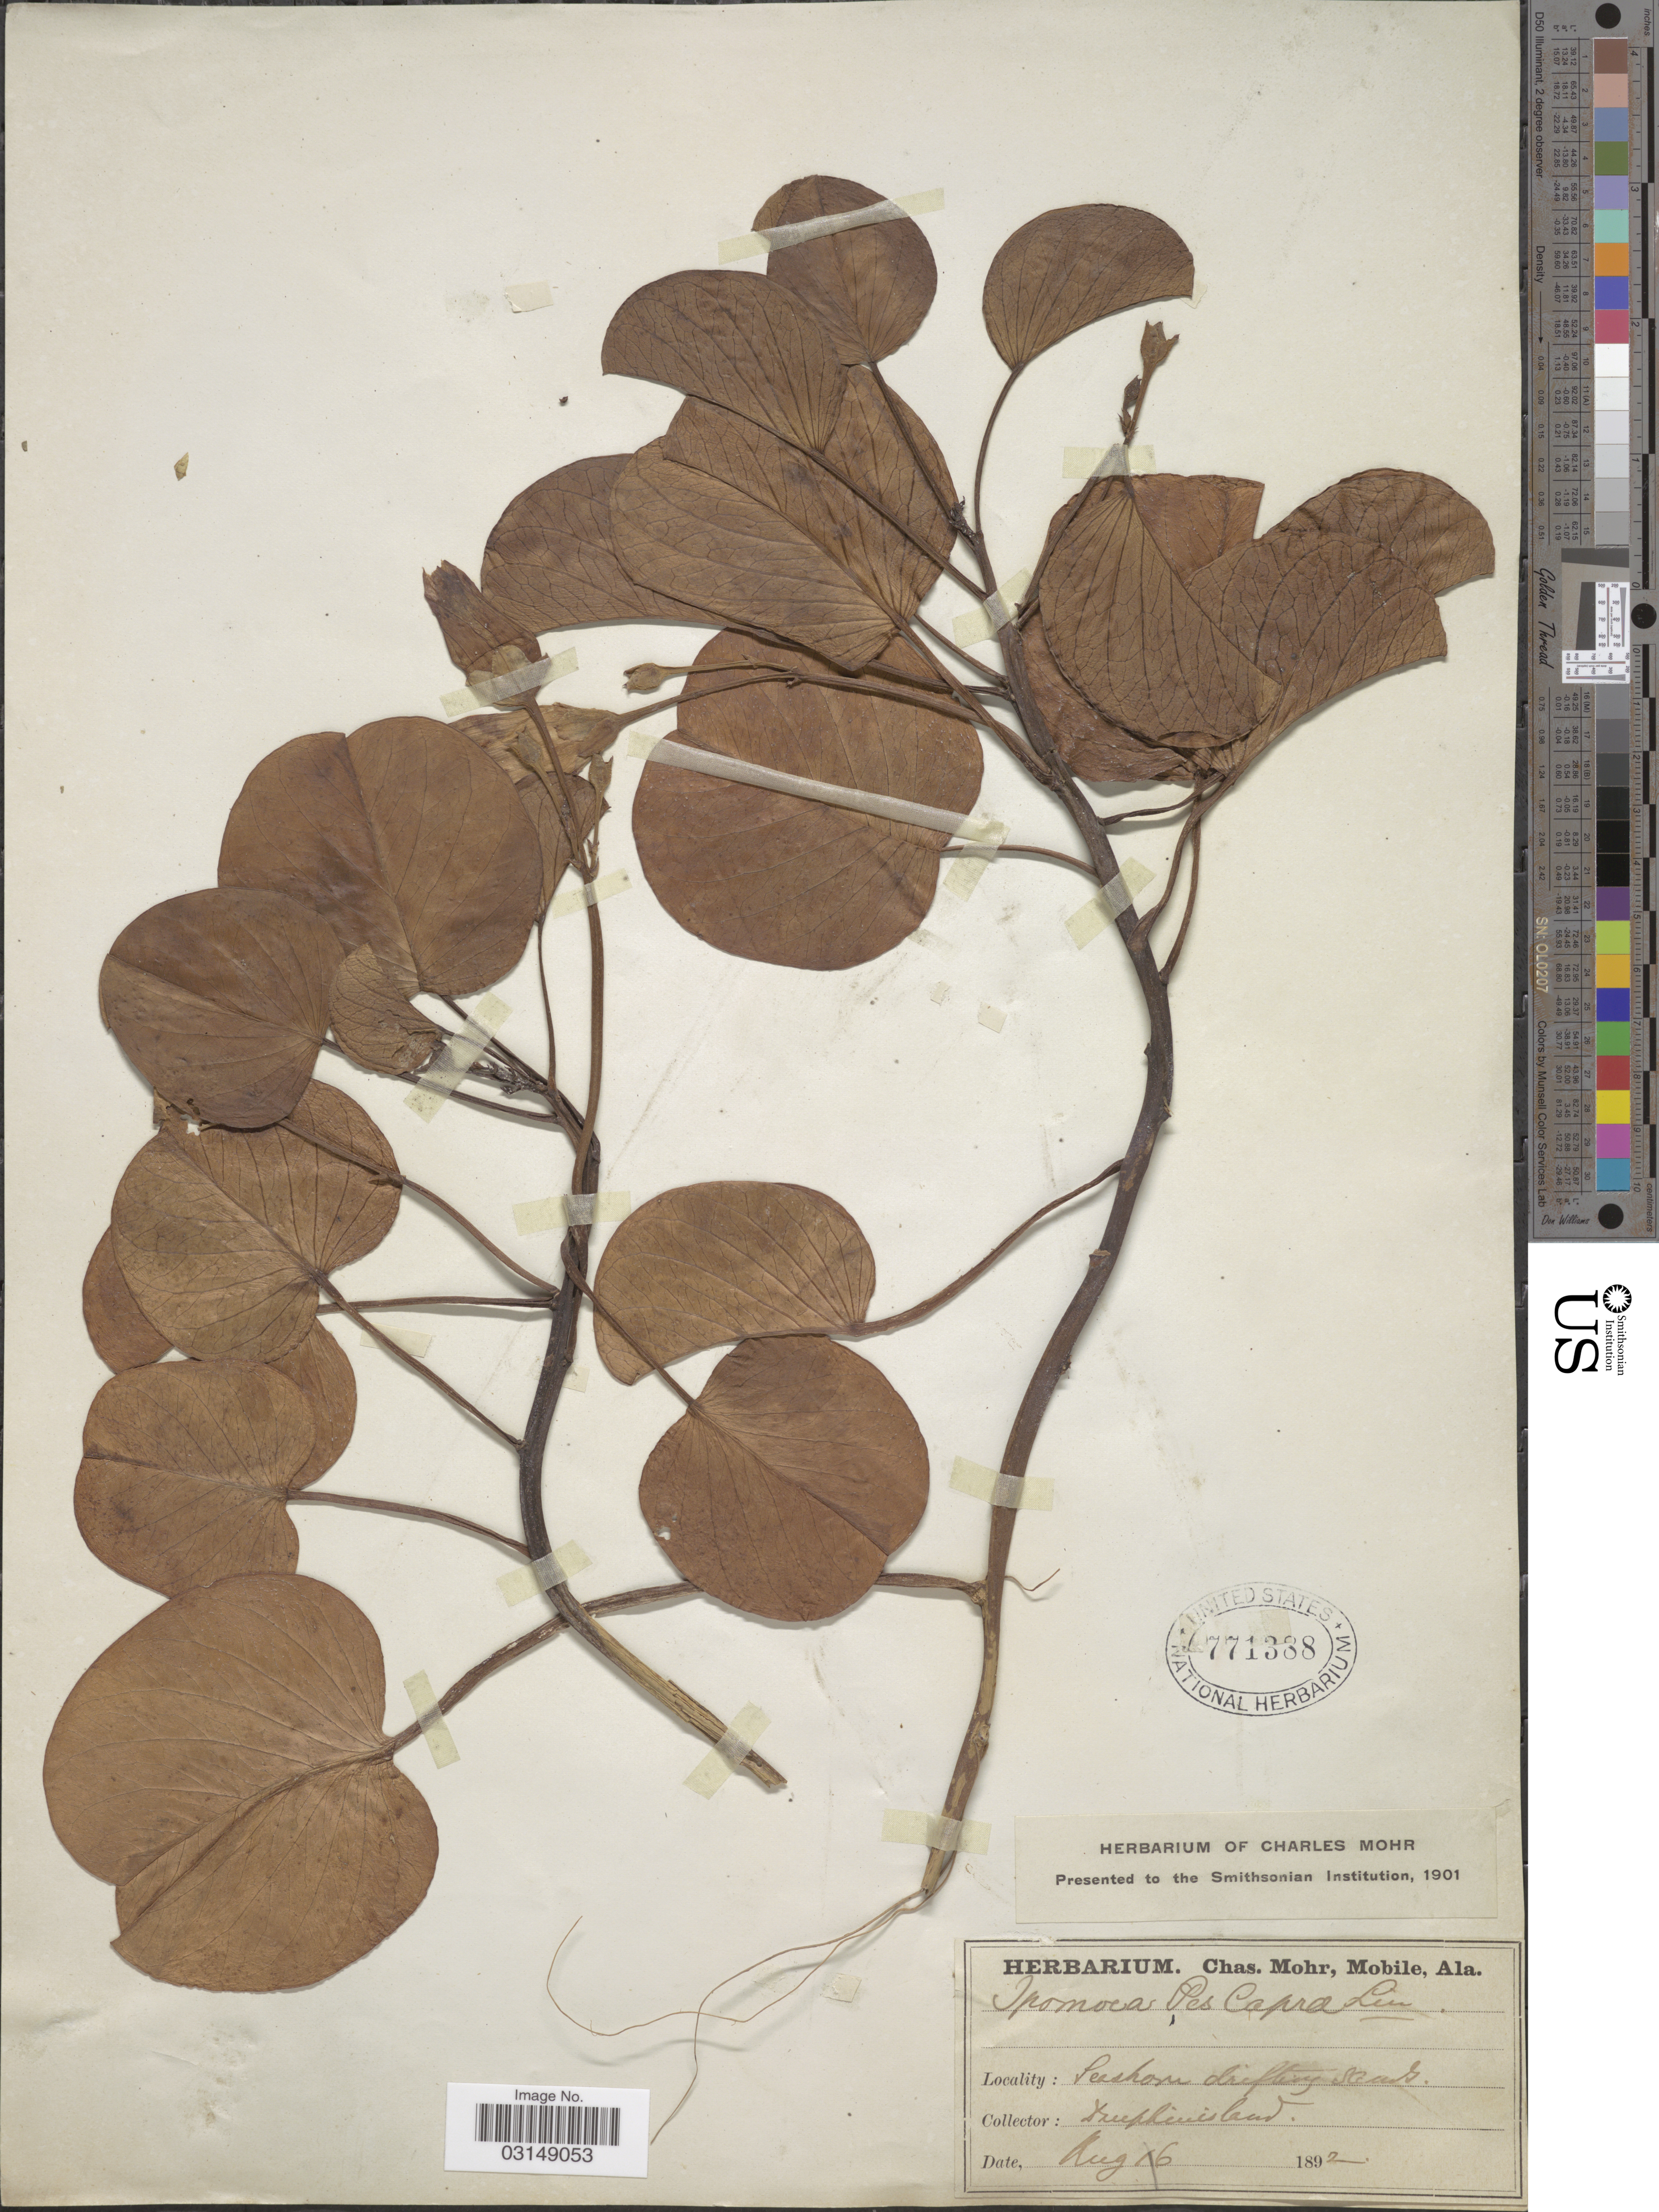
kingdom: Plantae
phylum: Tracheophyta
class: Magnoliopsida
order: Solanales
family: Convolvulaceae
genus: Ipomoea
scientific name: Ipomoea pes-caprae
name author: (L.) R. Br.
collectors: ex herb. Charles Mohr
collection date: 1892-08-16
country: United States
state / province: Alabama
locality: Seashore drifting sands. Dauphins island.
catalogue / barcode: US 771388